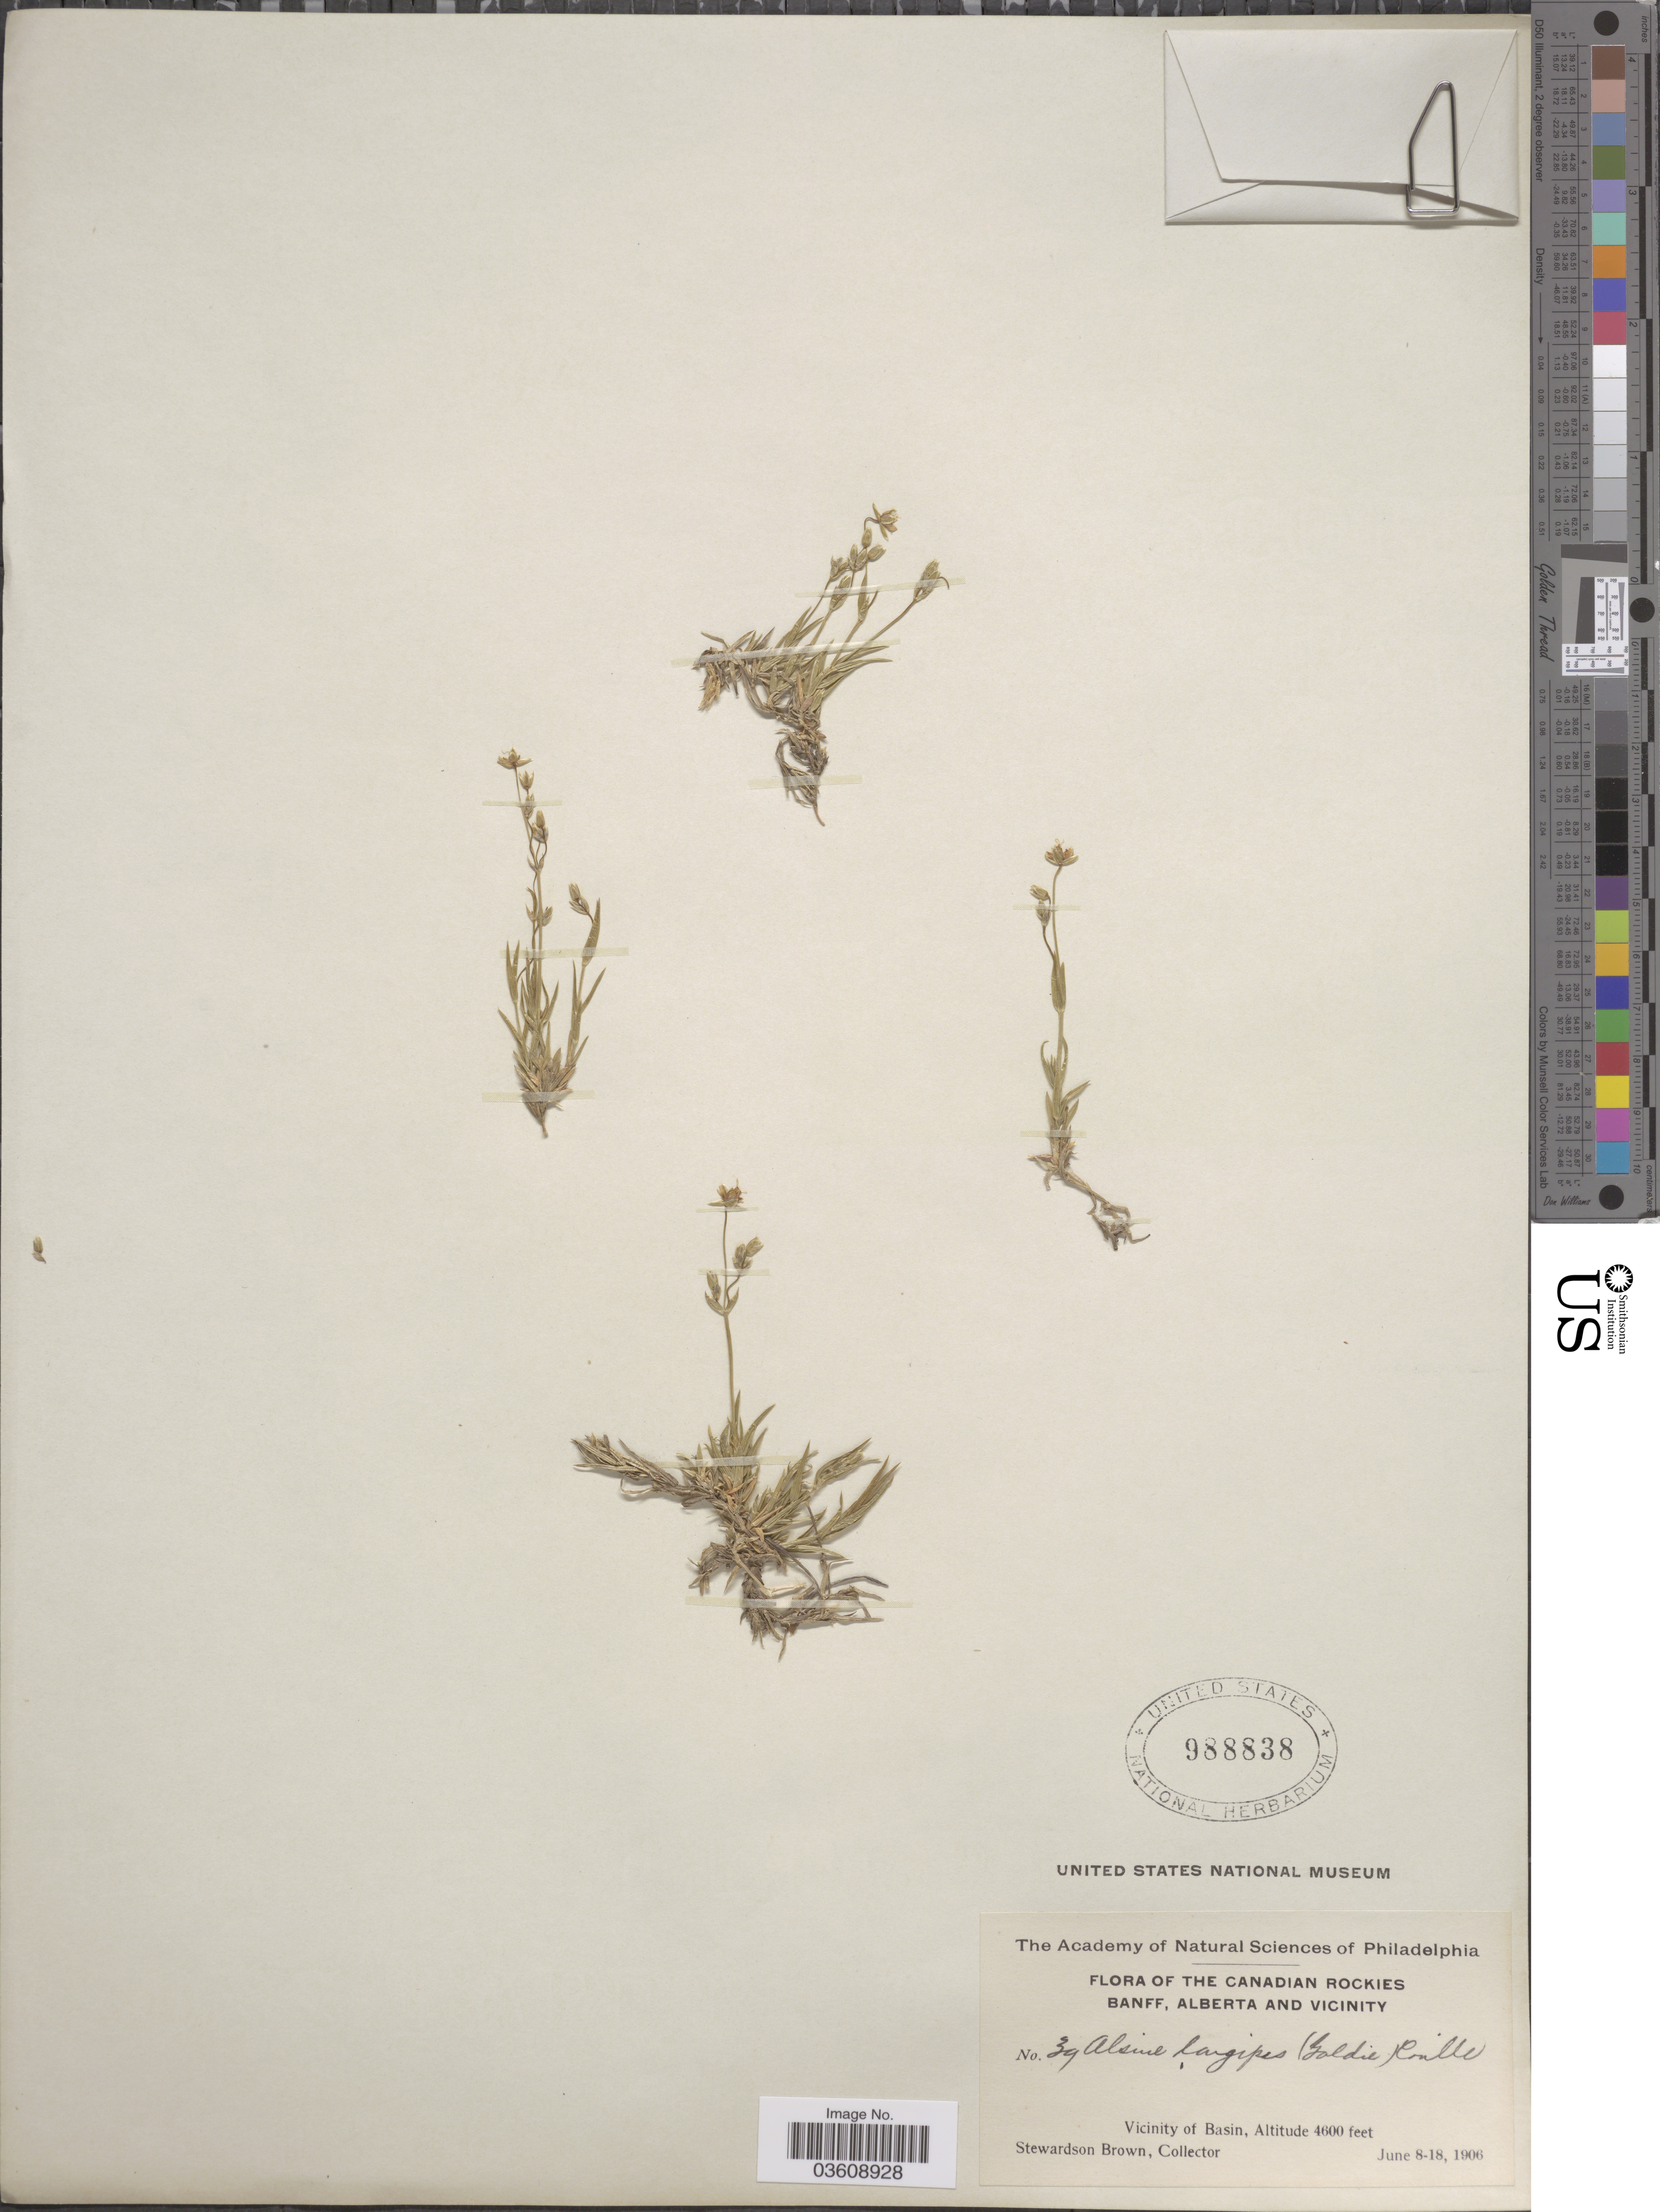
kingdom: Plantae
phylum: Tracheophyta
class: Magnoliopsida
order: Caryophyllales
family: Caryophyllaceae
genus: Stellaria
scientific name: Stellaria longipes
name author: Goldie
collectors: S. Brown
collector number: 39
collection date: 1906-06-08/1906-06-18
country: Canada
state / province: Alberta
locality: The Canadian Rockies. Banff, Alberta and vicinity. Vicinity of Basin.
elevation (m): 1402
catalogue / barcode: US 988838